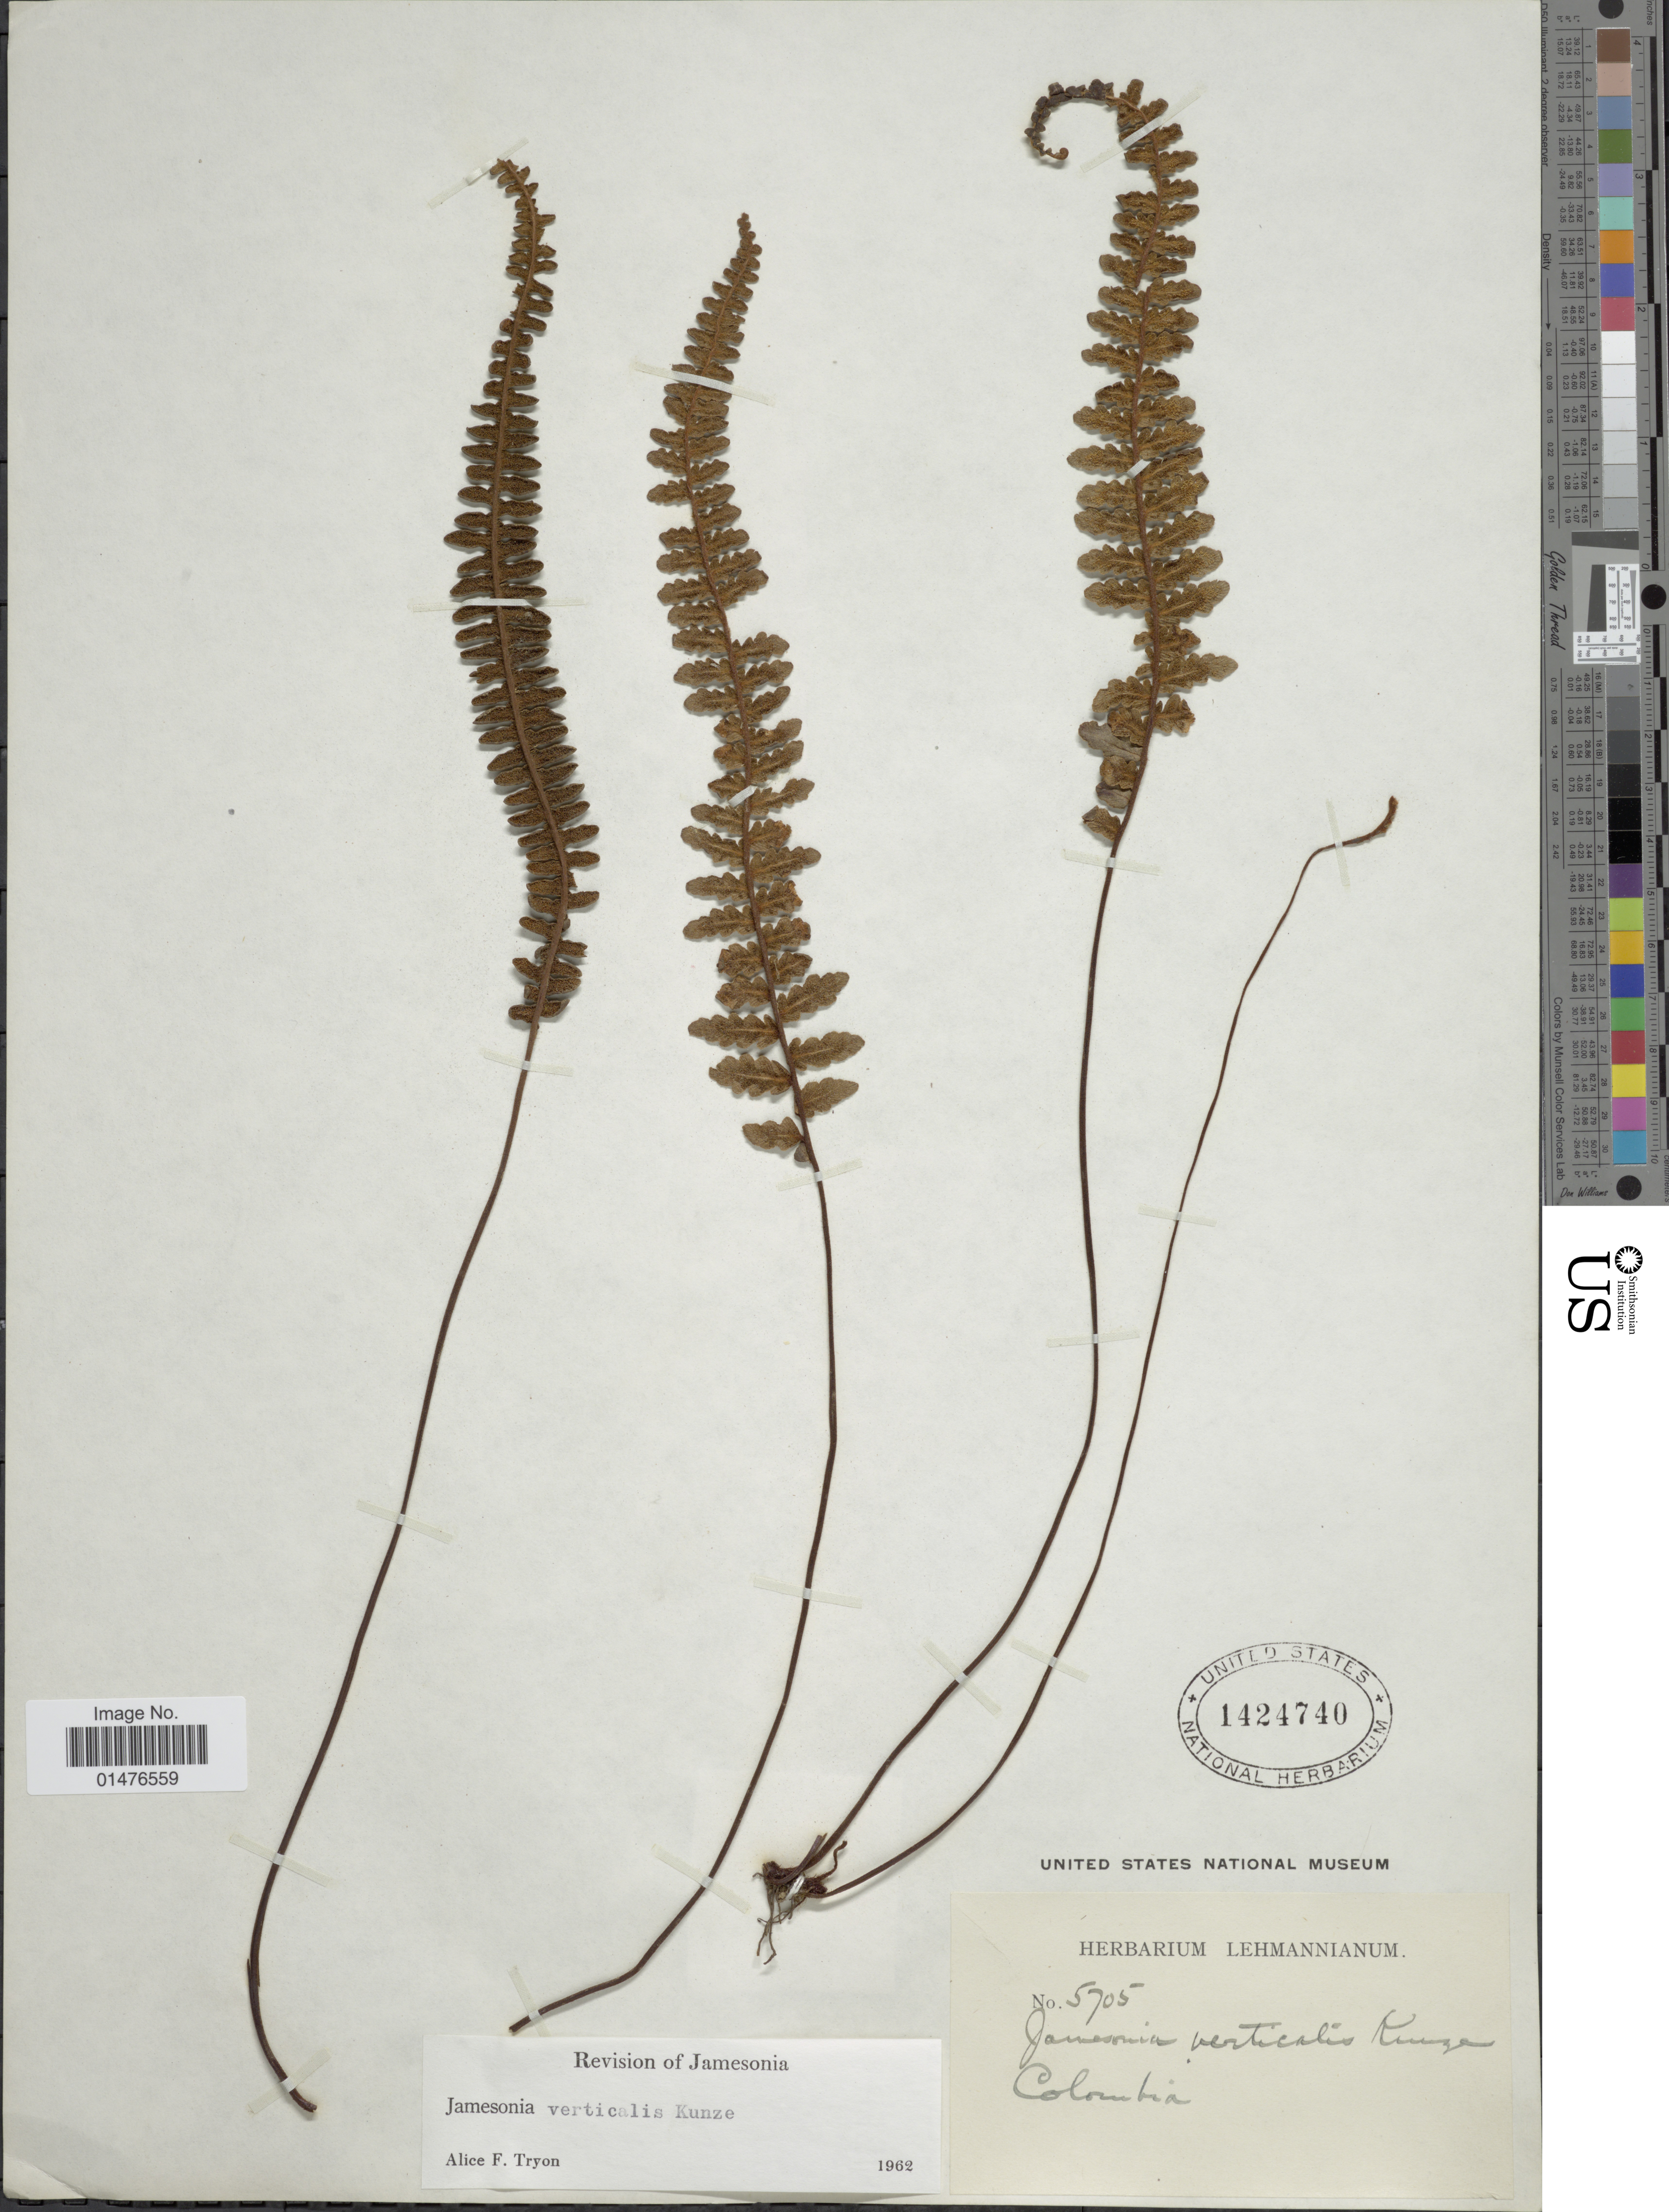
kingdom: Plantae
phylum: Tracheophyta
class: Polypodiopsida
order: Polypodiales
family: Pteridaceae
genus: Jamesonia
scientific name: Jamesonia verticalis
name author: Kunze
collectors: ex herb. Lehmannianum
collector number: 5705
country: Colombia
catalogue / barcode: US 1424740